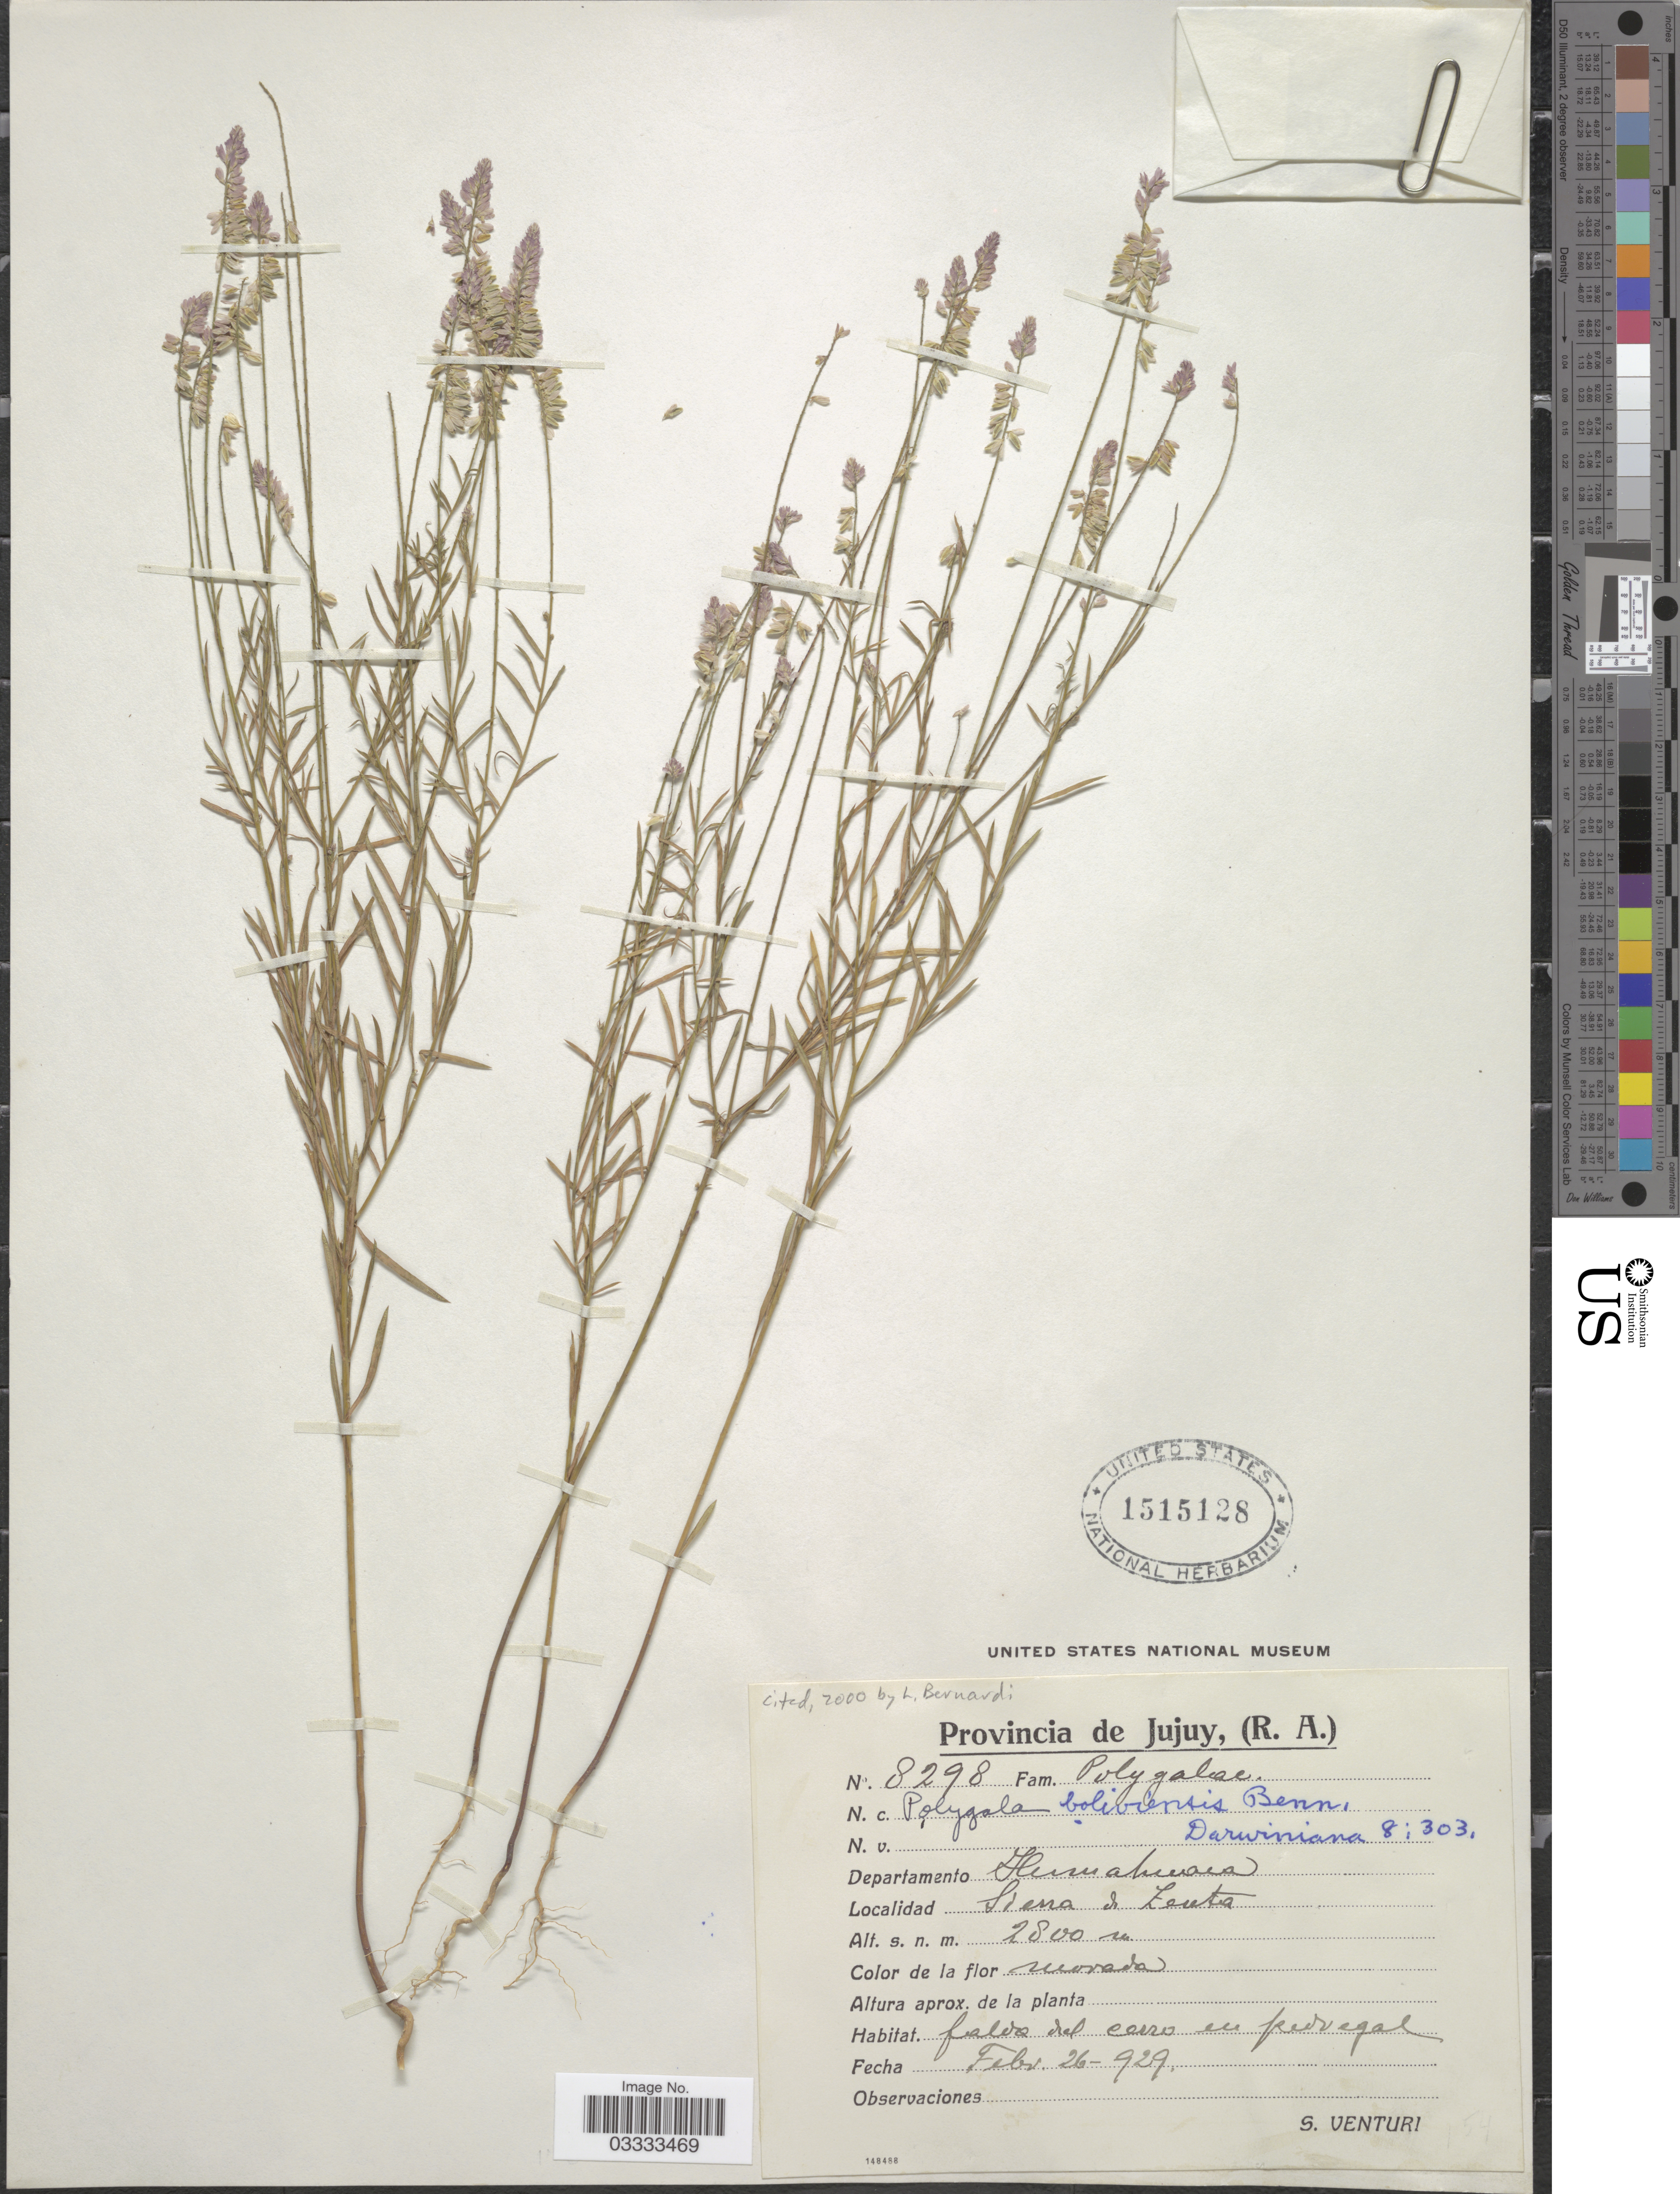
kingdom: Plantae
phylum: Tracheophyta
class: Magnoliopsida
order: Fabales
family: Polygalaceae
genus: Polygala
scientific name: Polygala boliviensis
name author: A.W. Benn.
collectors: S. Venturi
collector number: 8298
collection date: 1929-02-26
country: Argentina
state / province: Jujuy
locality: Departamento Humahuaca. Sierra de Zenta.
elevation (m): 2800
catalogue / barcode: US 1515128